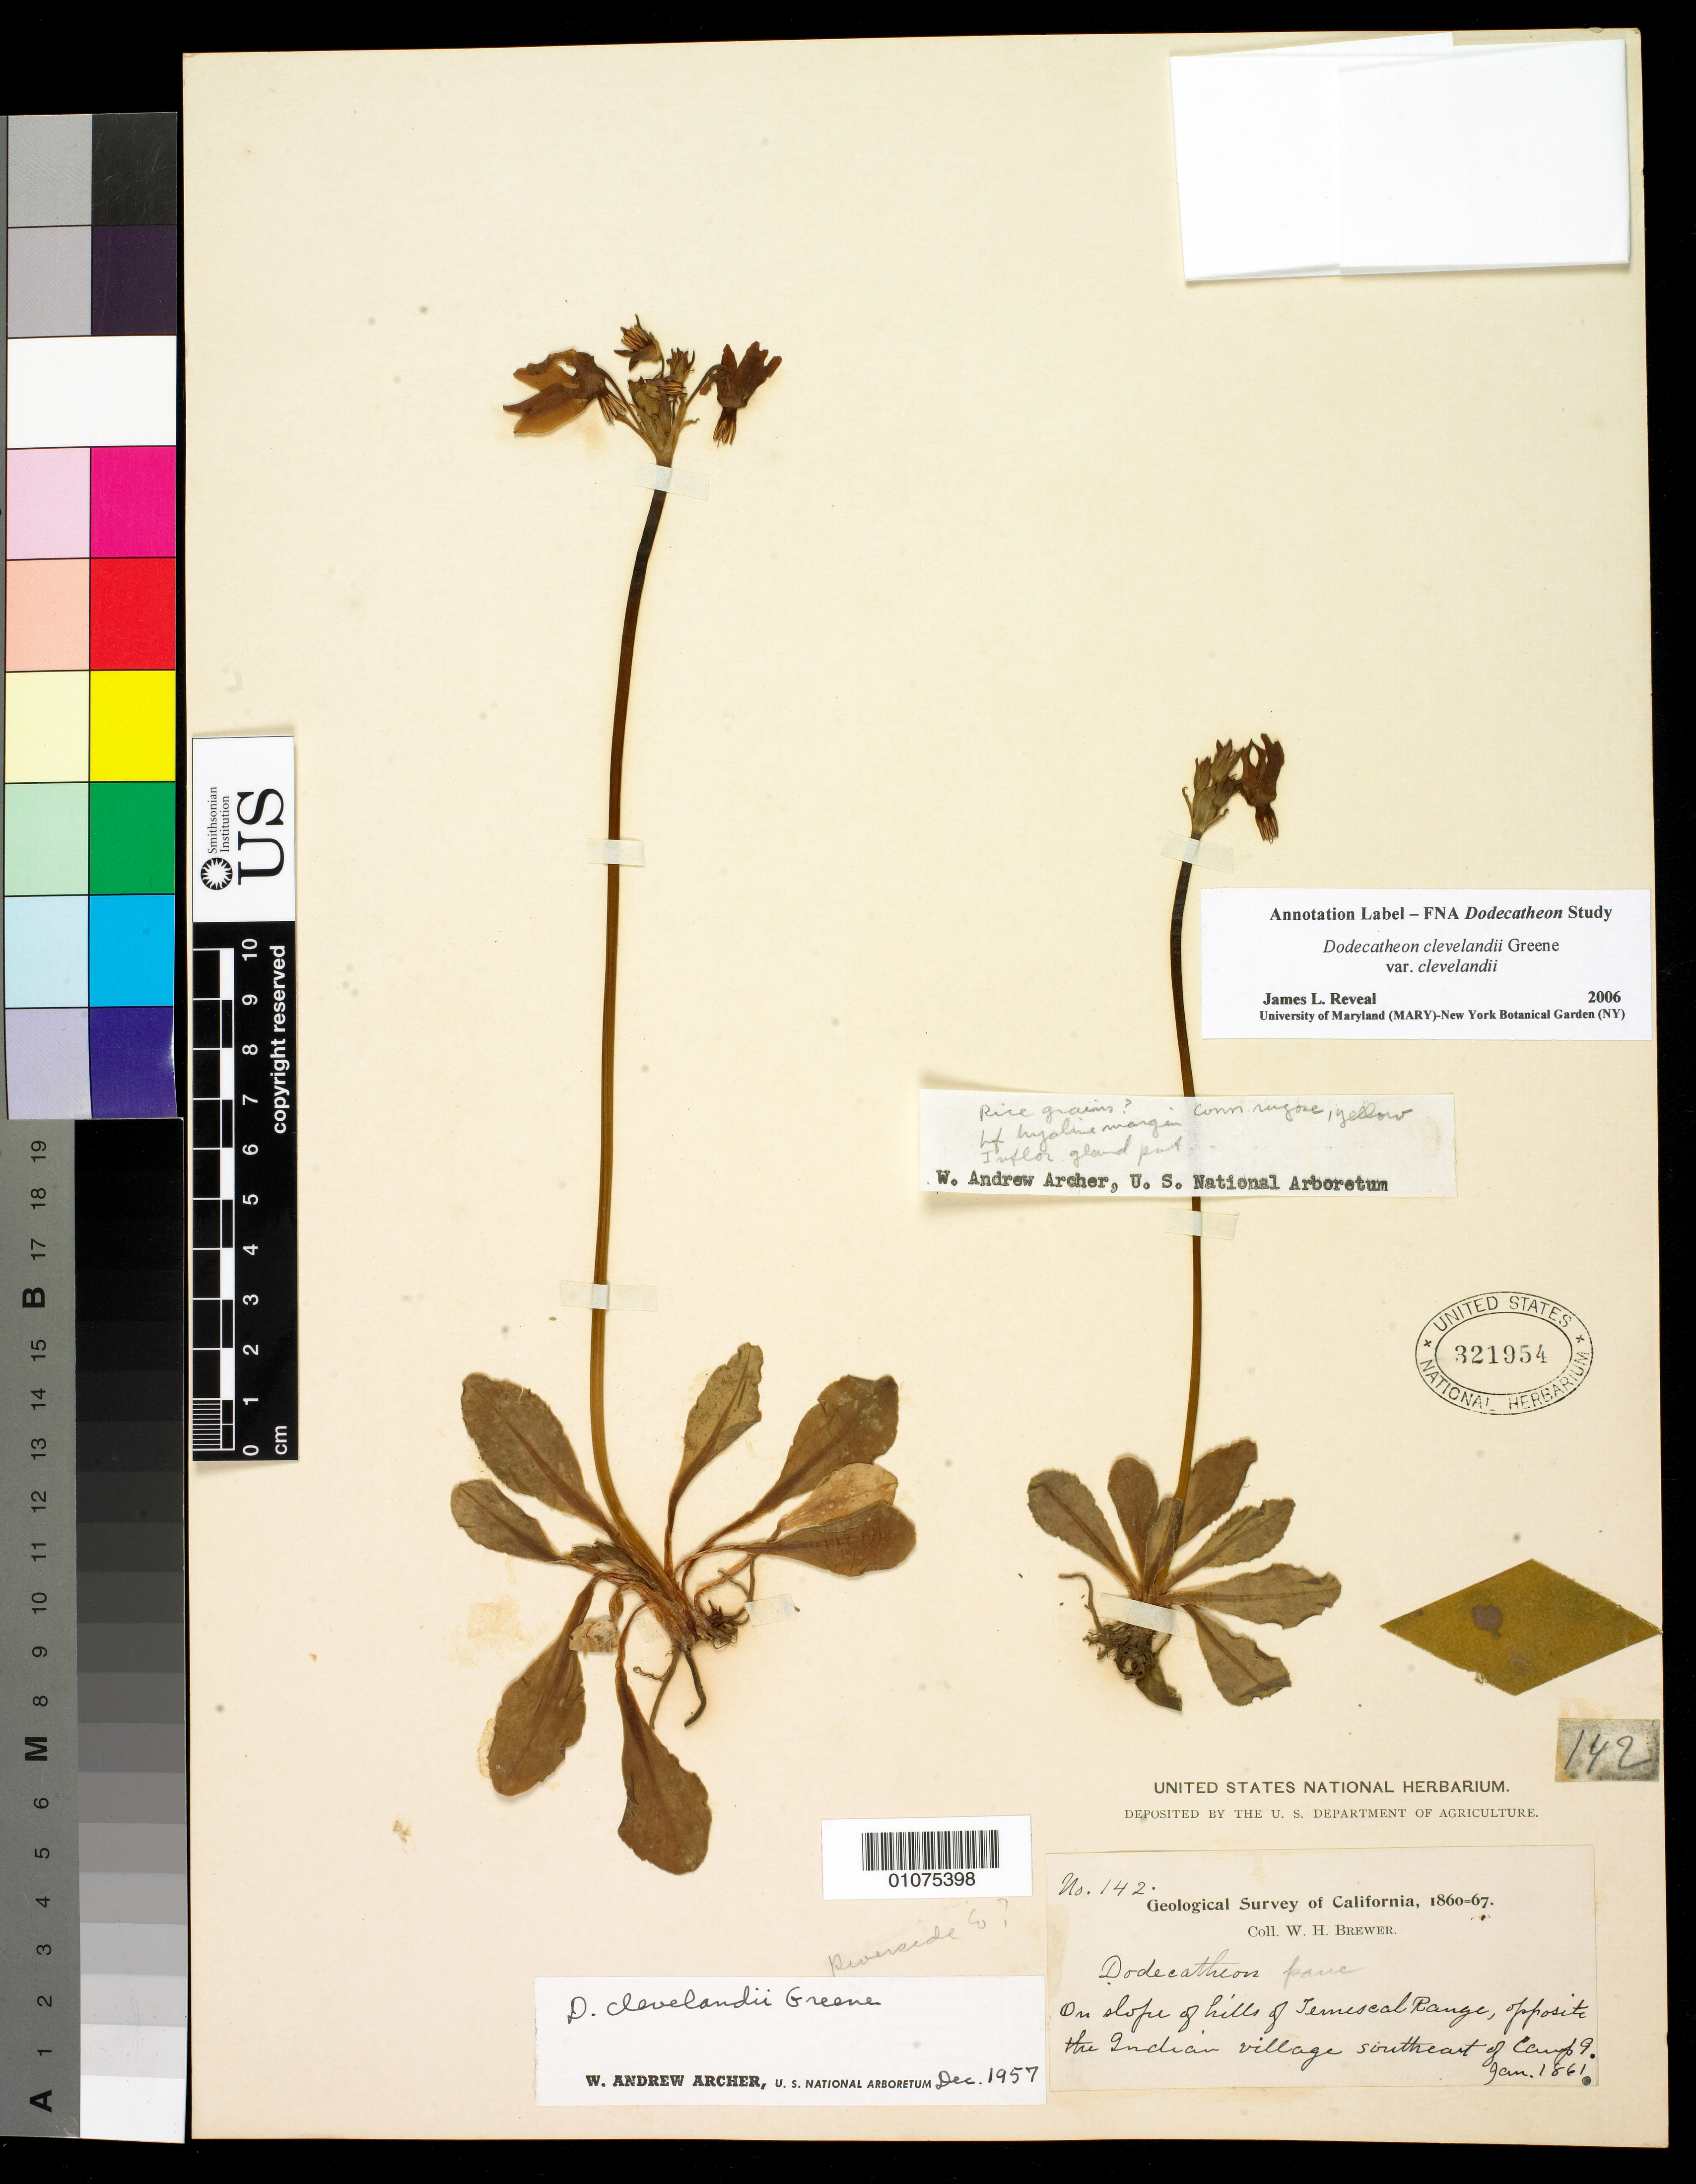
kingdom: Plantae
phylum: Tracheophyta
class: Magnoliopsida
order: Ericales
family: Primulaceae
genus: Dodecatheon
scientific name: Dodecatheon clevelandii var. clevelandii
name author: Greene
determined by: Reveal, J. L.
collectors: W. H. Brewer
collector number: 142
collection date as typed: Jan 1861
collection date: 1861-01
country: United States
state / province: California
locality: On slope of hills of Temescal Range, opposite the Indian village southeast of Camp 9.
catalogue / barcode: US 321954